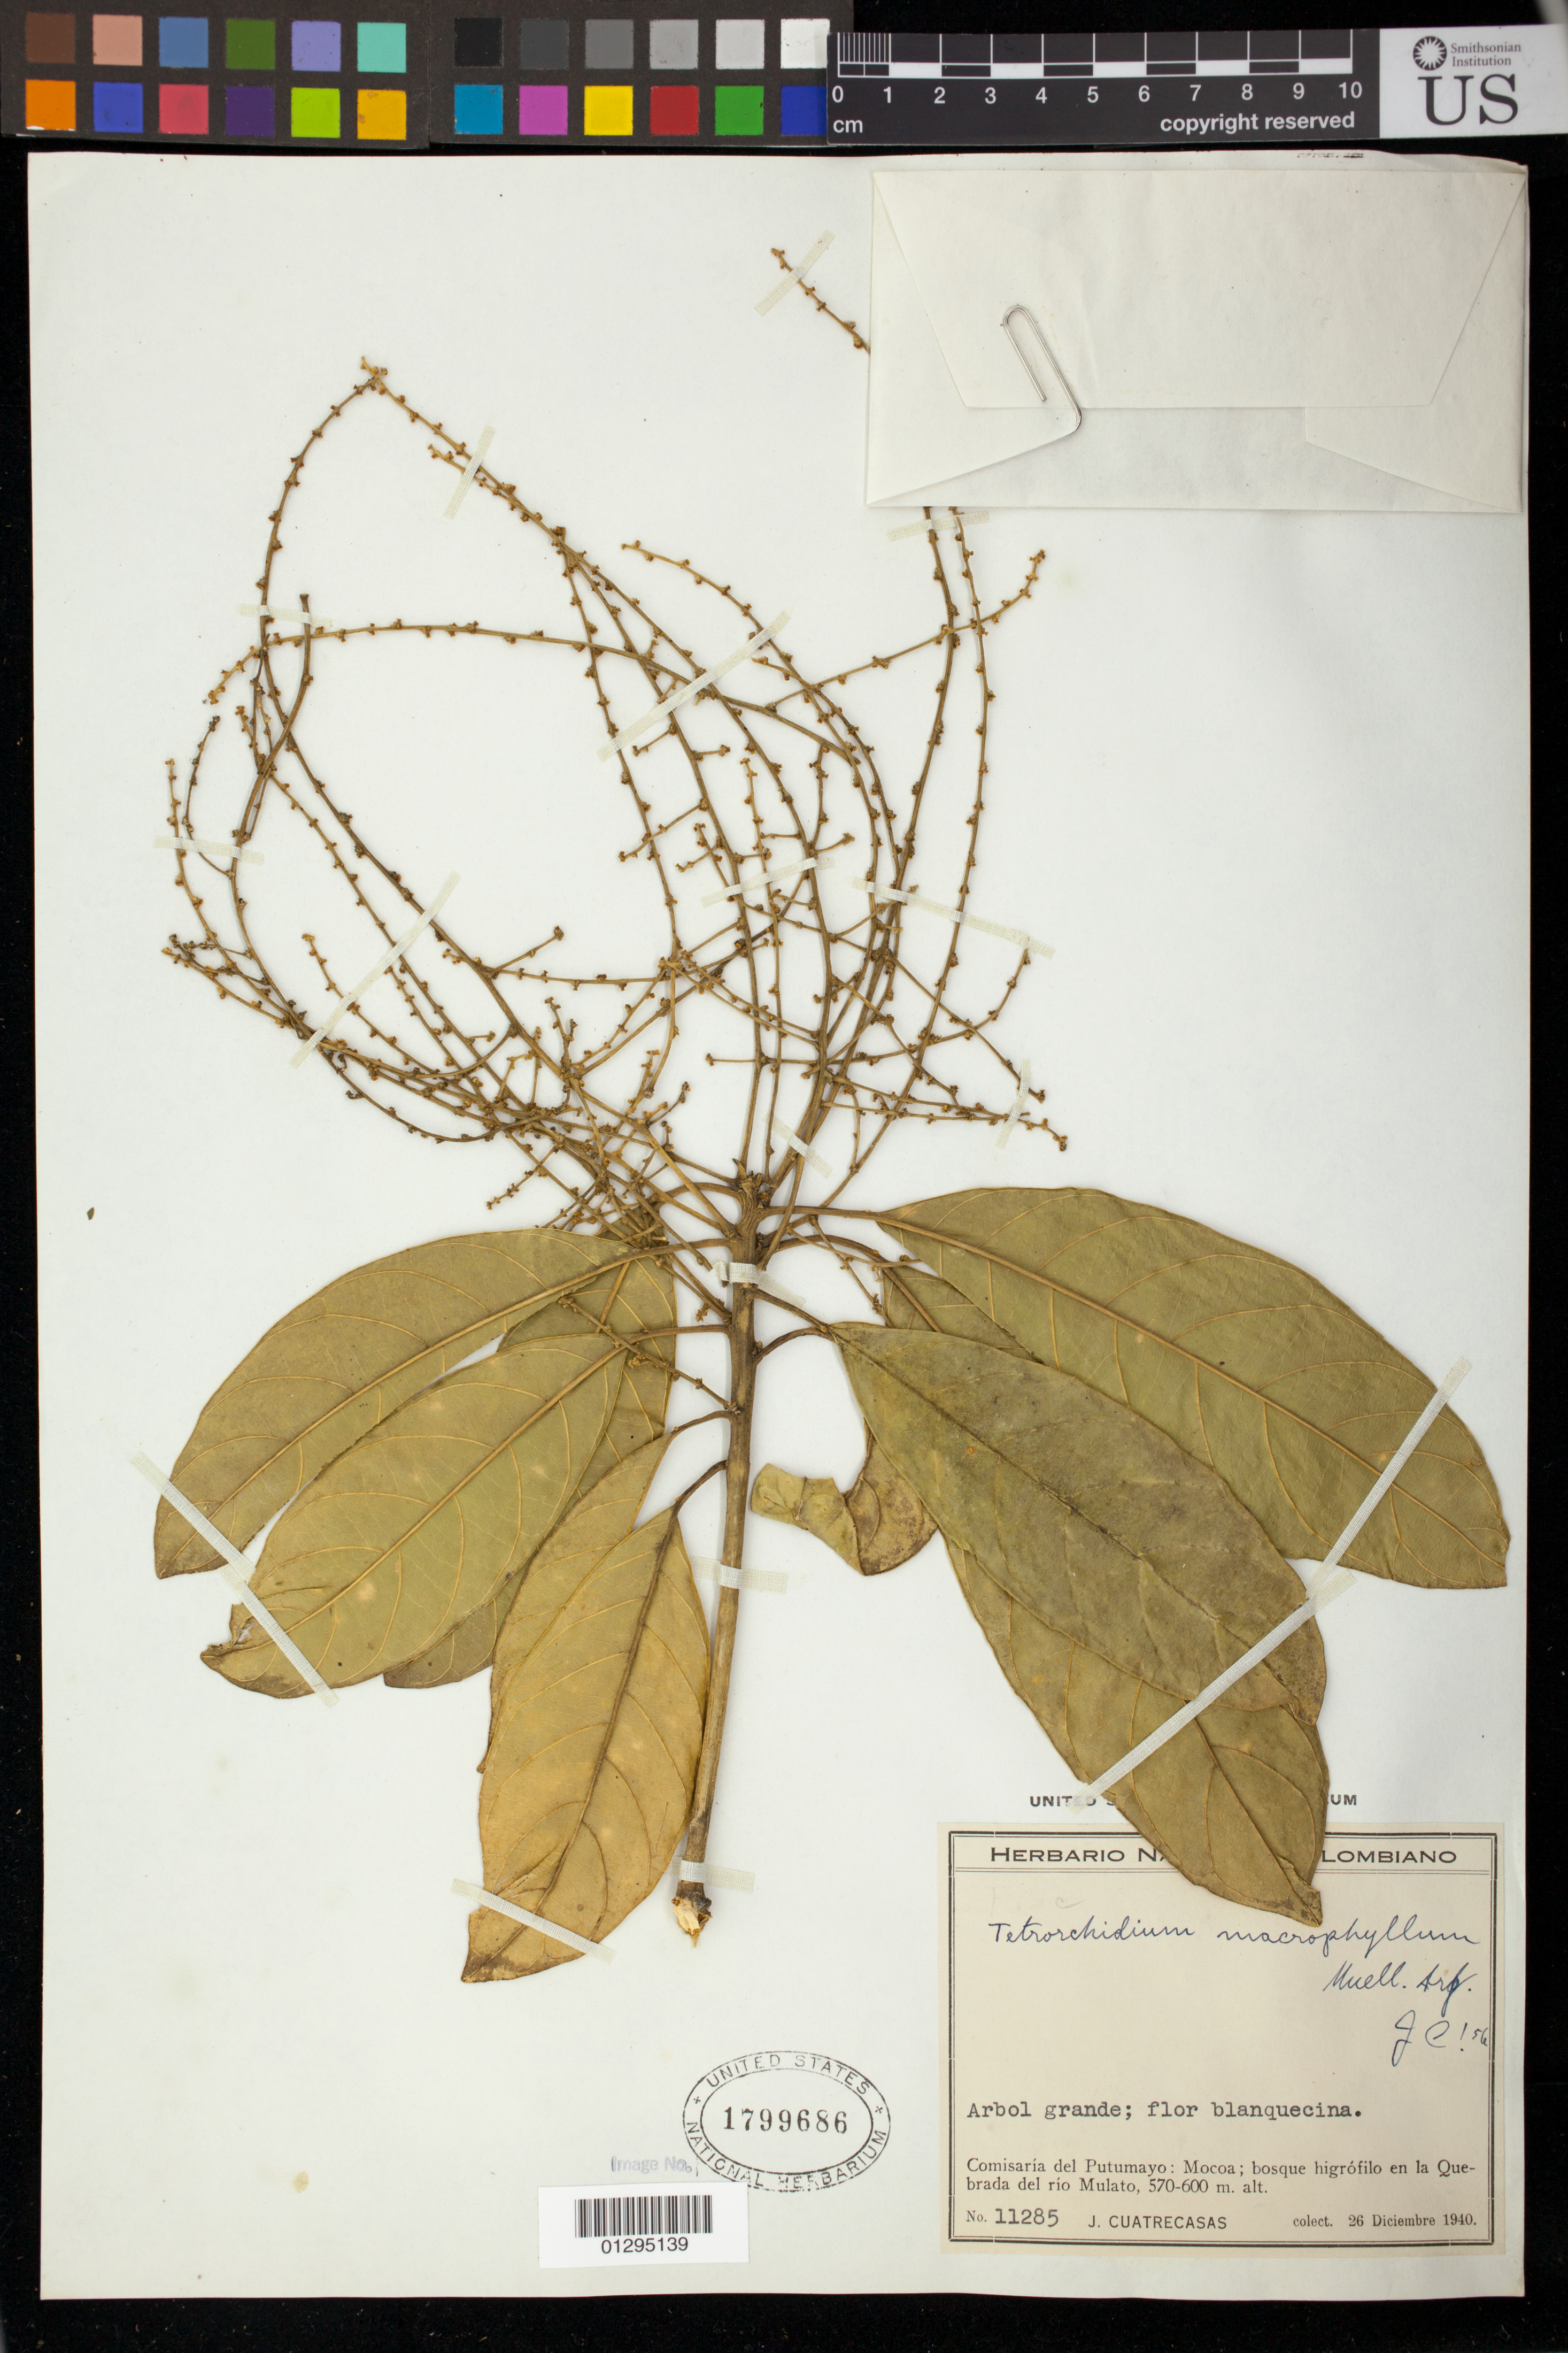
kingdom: Plantae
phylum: Tracheophyta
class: Magnoliopsida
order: Malpighiales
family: Euphorbiaceae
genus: Tetrorchidium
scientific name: Tetrorchidium macrophyllum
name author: Müll. Arg.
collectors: J. Cuatrecasas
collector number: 11285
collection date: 1940-12-26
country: Colombia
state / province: Putumayo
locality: Mocoa: bosque hidrofilo en la Quebrada del rio Mulato.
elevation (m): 570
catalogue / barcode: US 1799686